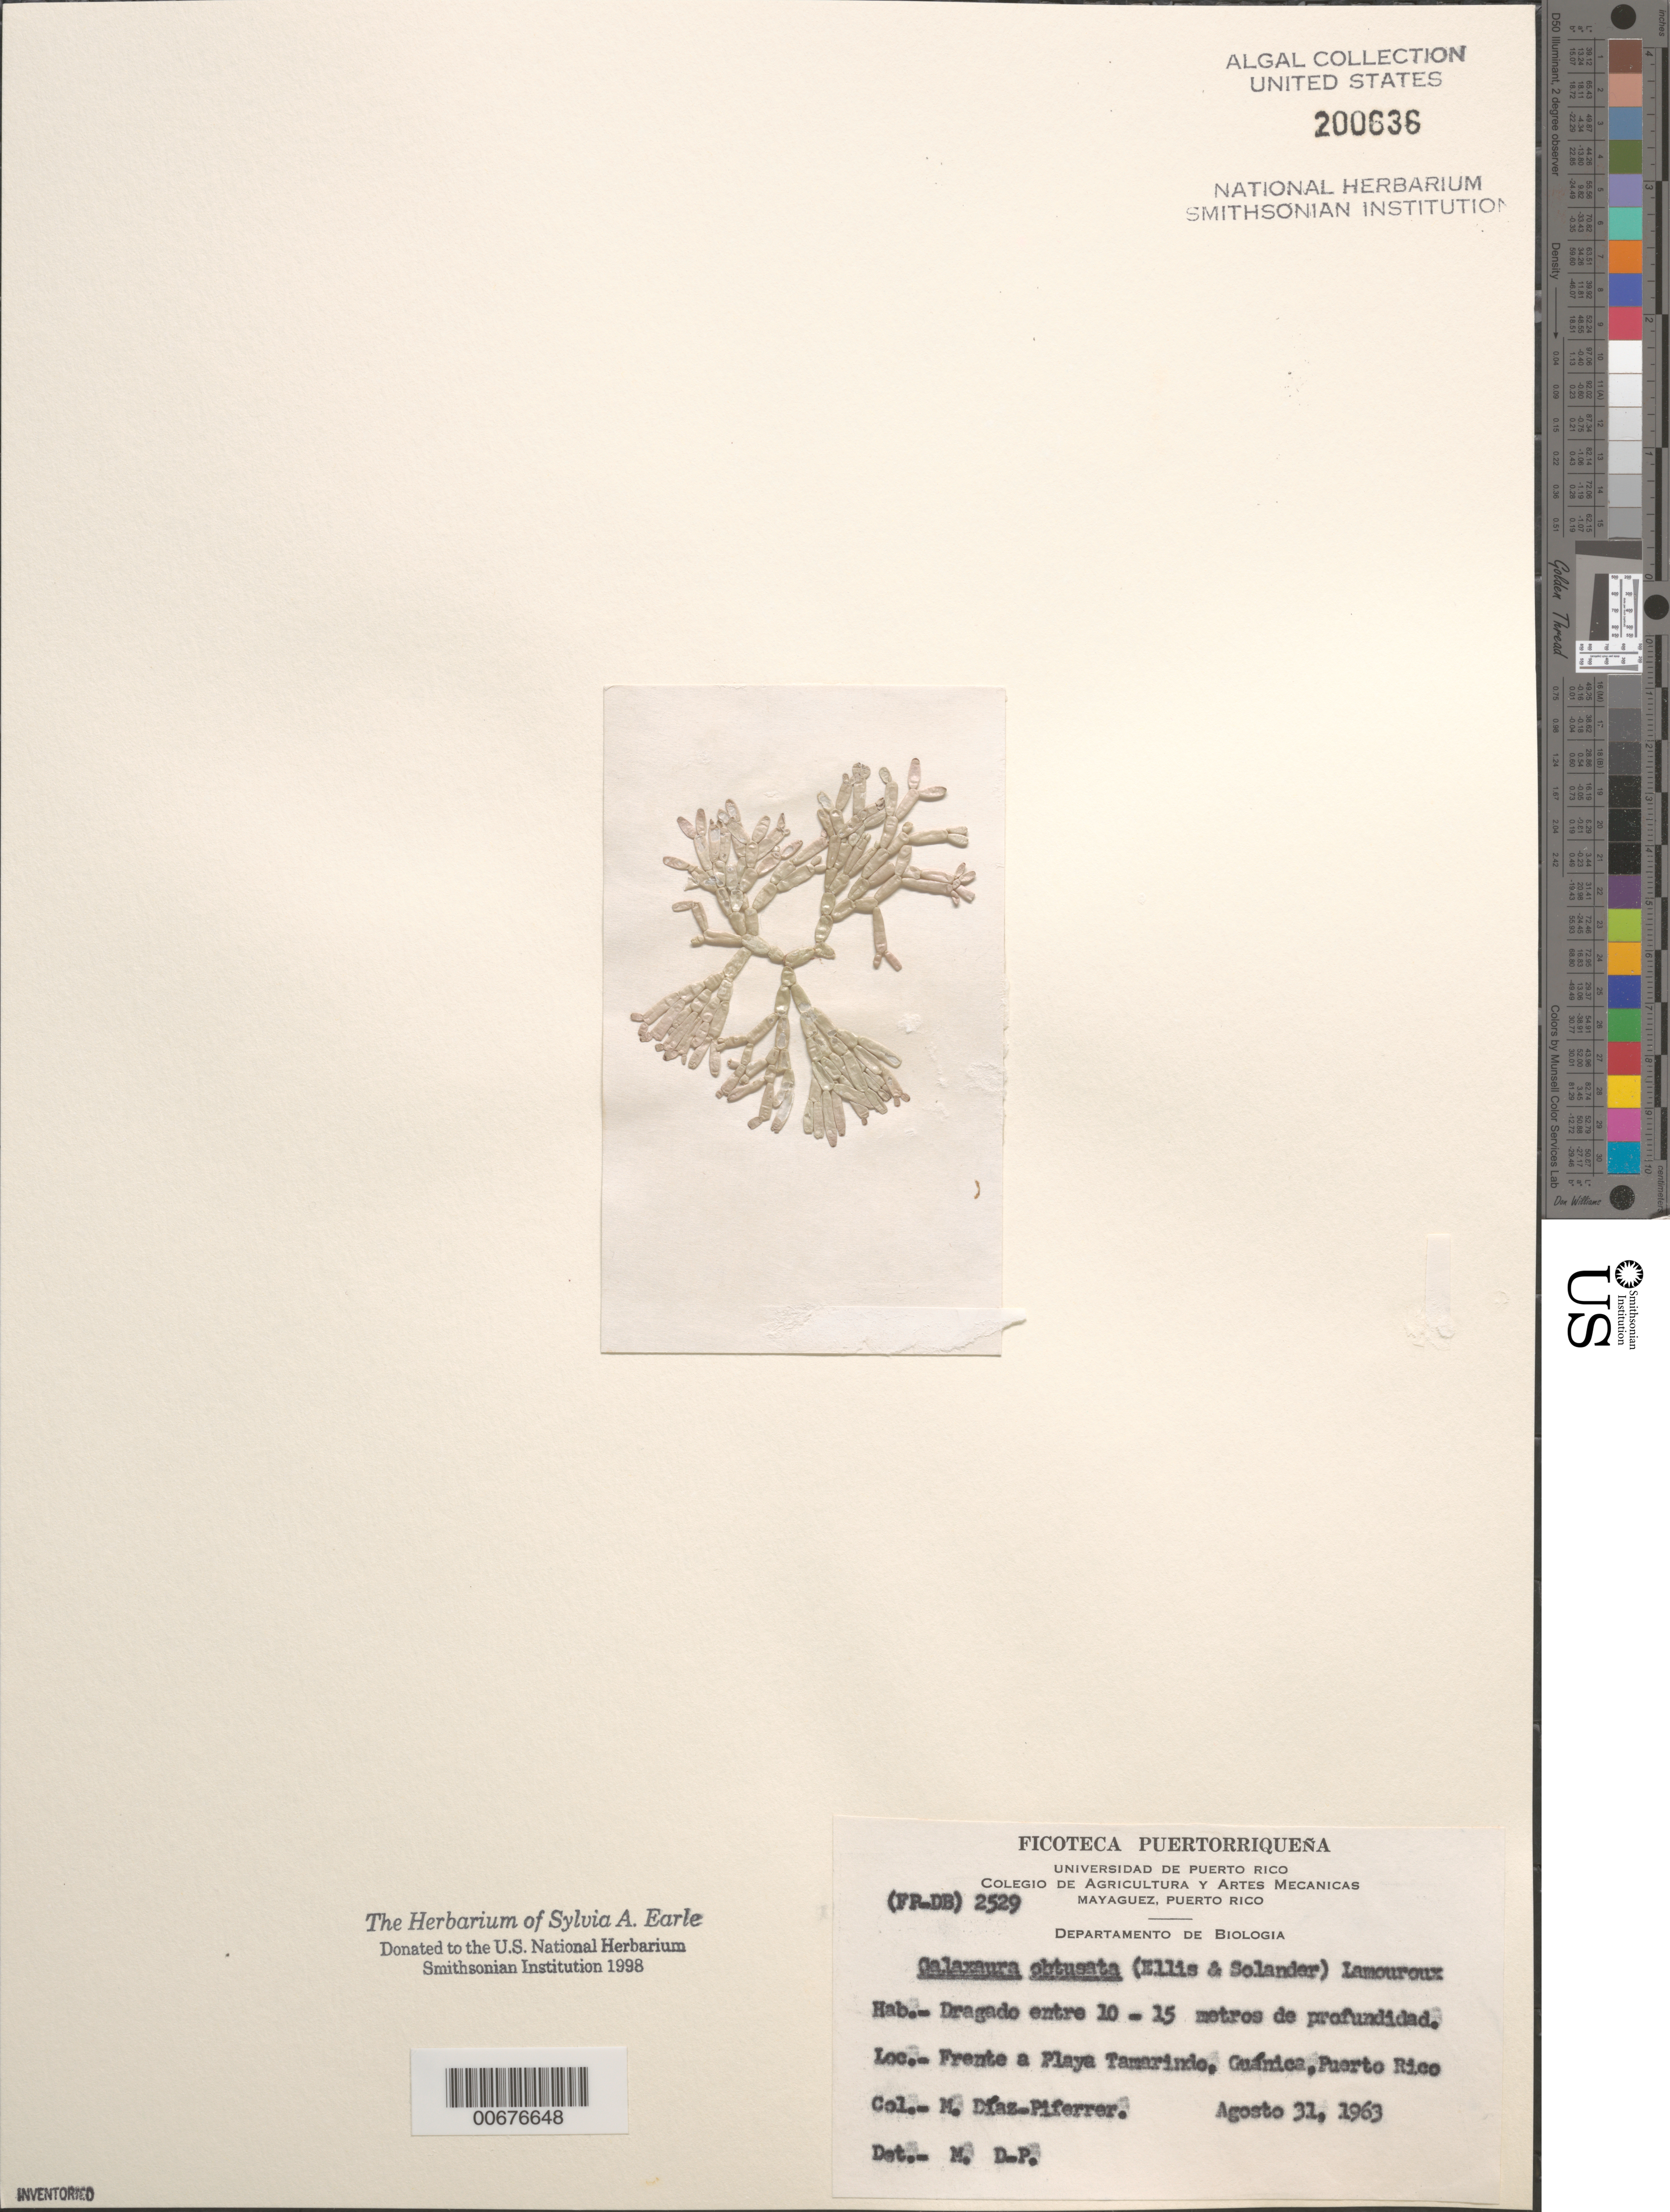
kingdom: Plantae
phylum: Rhodophyta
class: Florideophyceae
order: Nemaliales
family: Galaxauraceae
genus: Dichotomaria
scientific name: Dichotomaria obtusata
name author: (Ellis & Sol.) Lam.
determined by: Algae name updating Project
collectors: M. Diaz-Piferrer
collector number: (FP-DB) 2529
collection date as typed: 31 Aug 1963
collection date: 1963-08-31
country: Puerto Rico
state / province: Guanica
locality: Playa Tamarindo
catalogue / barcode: US 200636